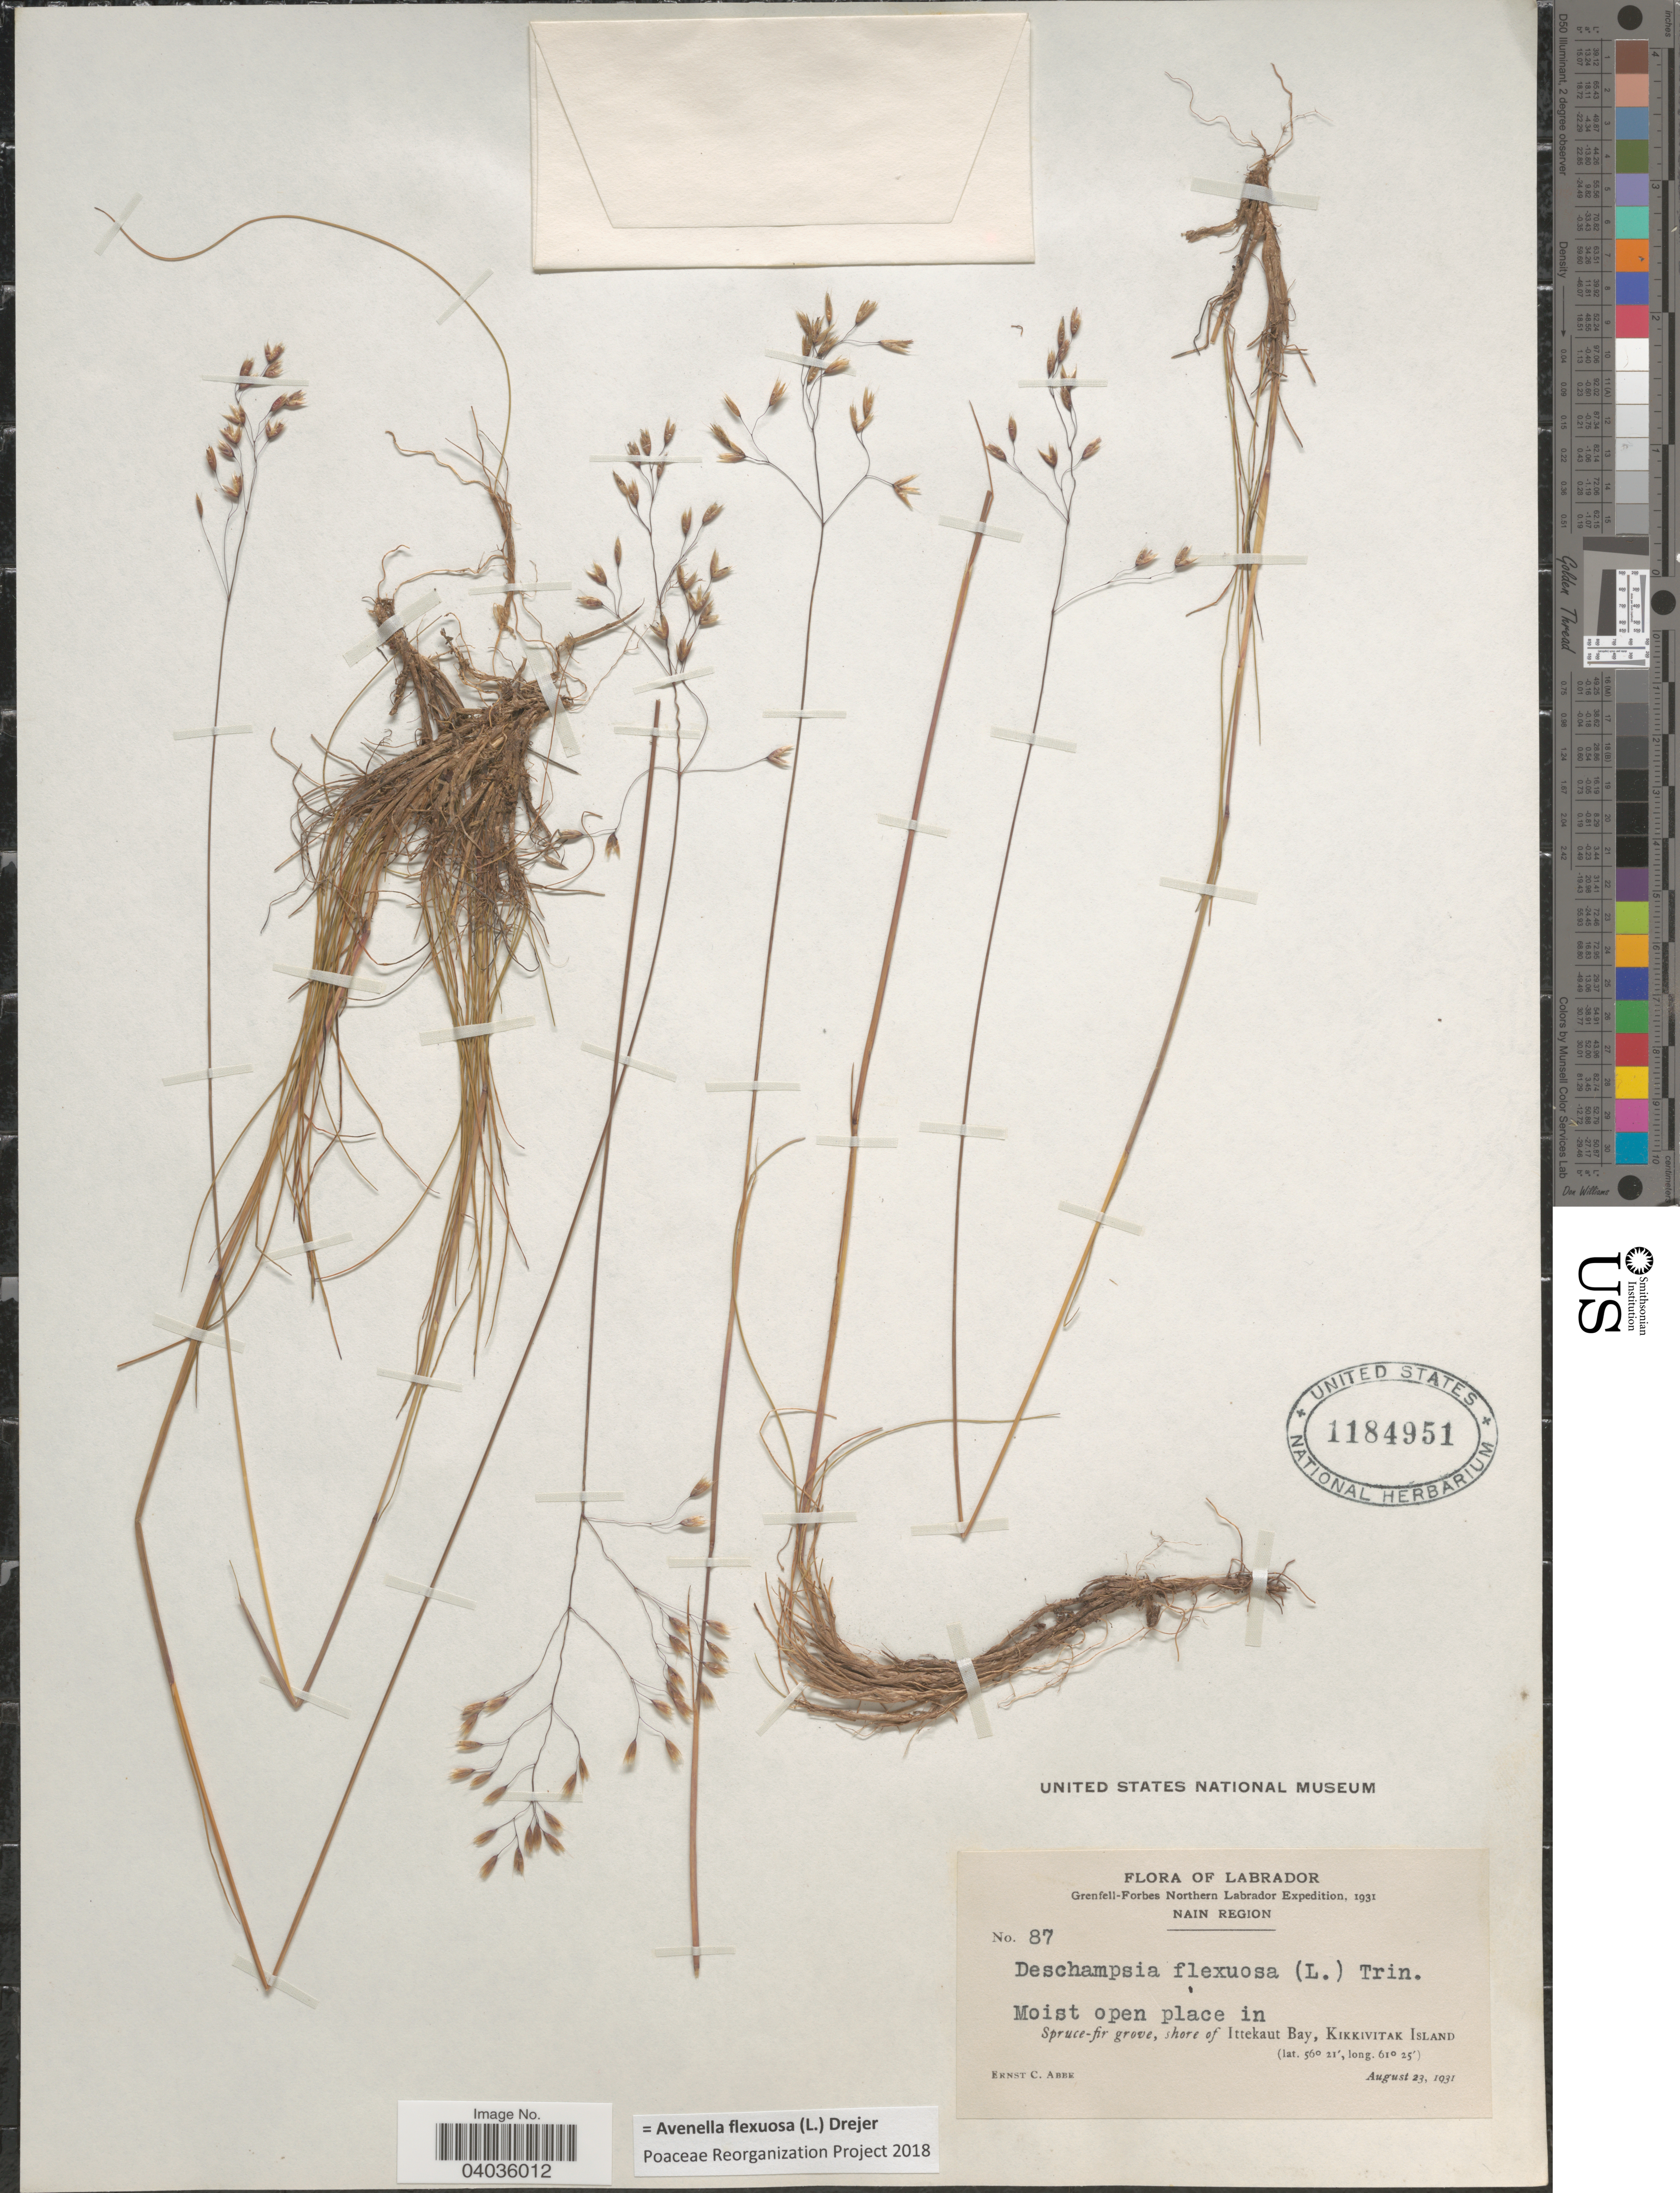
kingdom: Plantae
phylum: Tracheophyta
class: Liliopsida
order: Poales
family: Poaceae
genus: Avenella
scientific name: Avenella flexuosa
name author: (L.) Drejer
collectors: E. C. Abbe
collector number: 87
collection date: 1931-08-23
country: Canada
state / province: Newfoundland and Labrador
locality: Labrador. Northern Labrador. Nain Region. Moist open place in Spruce-fir grove, shore of Ittekaut Bay, Kikkivitak Island.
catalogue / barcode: US 1184951